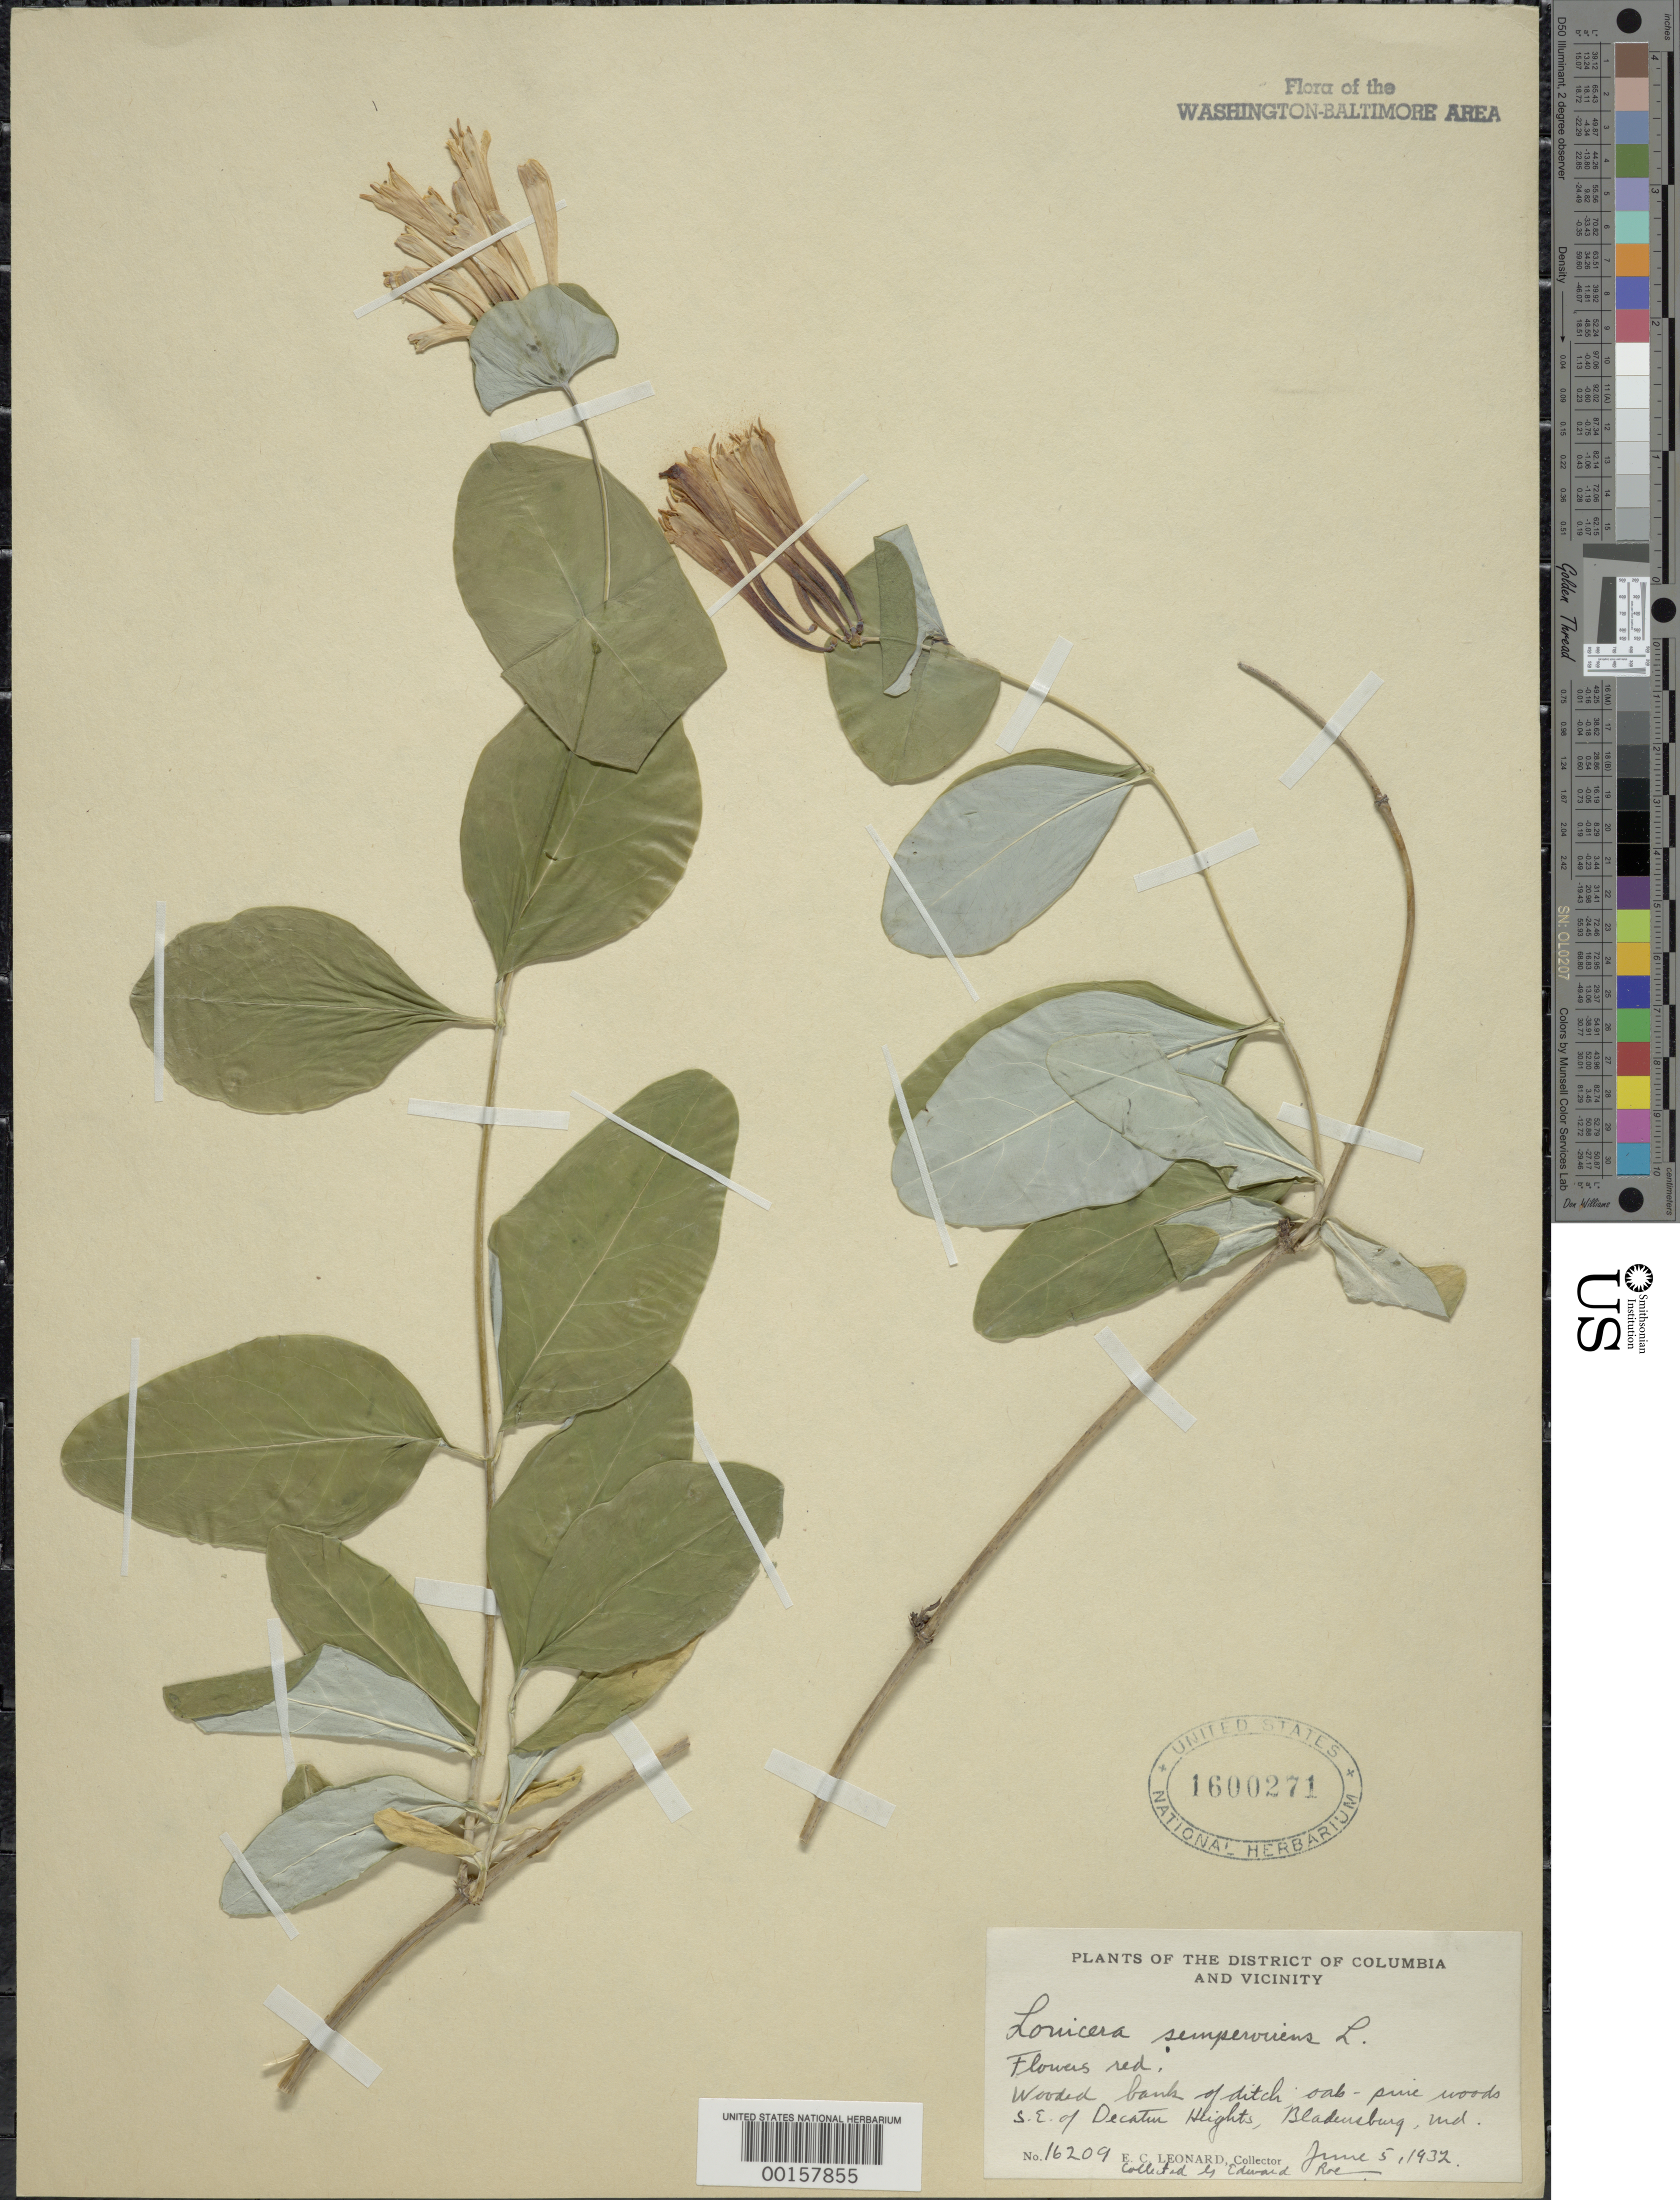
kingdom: Plantae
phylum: Tracheophyta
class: Magnoliopsida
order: Dipsacales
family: Caprifoliaceae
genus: Lonicera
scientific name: Lonicera sempervirens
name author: L.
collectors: E. C. Leonard & E. Roe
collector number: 16209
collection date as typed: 05 Jun 1932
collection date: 1932-06-05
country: United States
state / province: Maryland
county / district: Prince George's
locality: SE of Decatur Heights, Bladensburg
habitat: Wooded bank of ditch, oak-pine woods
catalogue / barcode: US 1600271